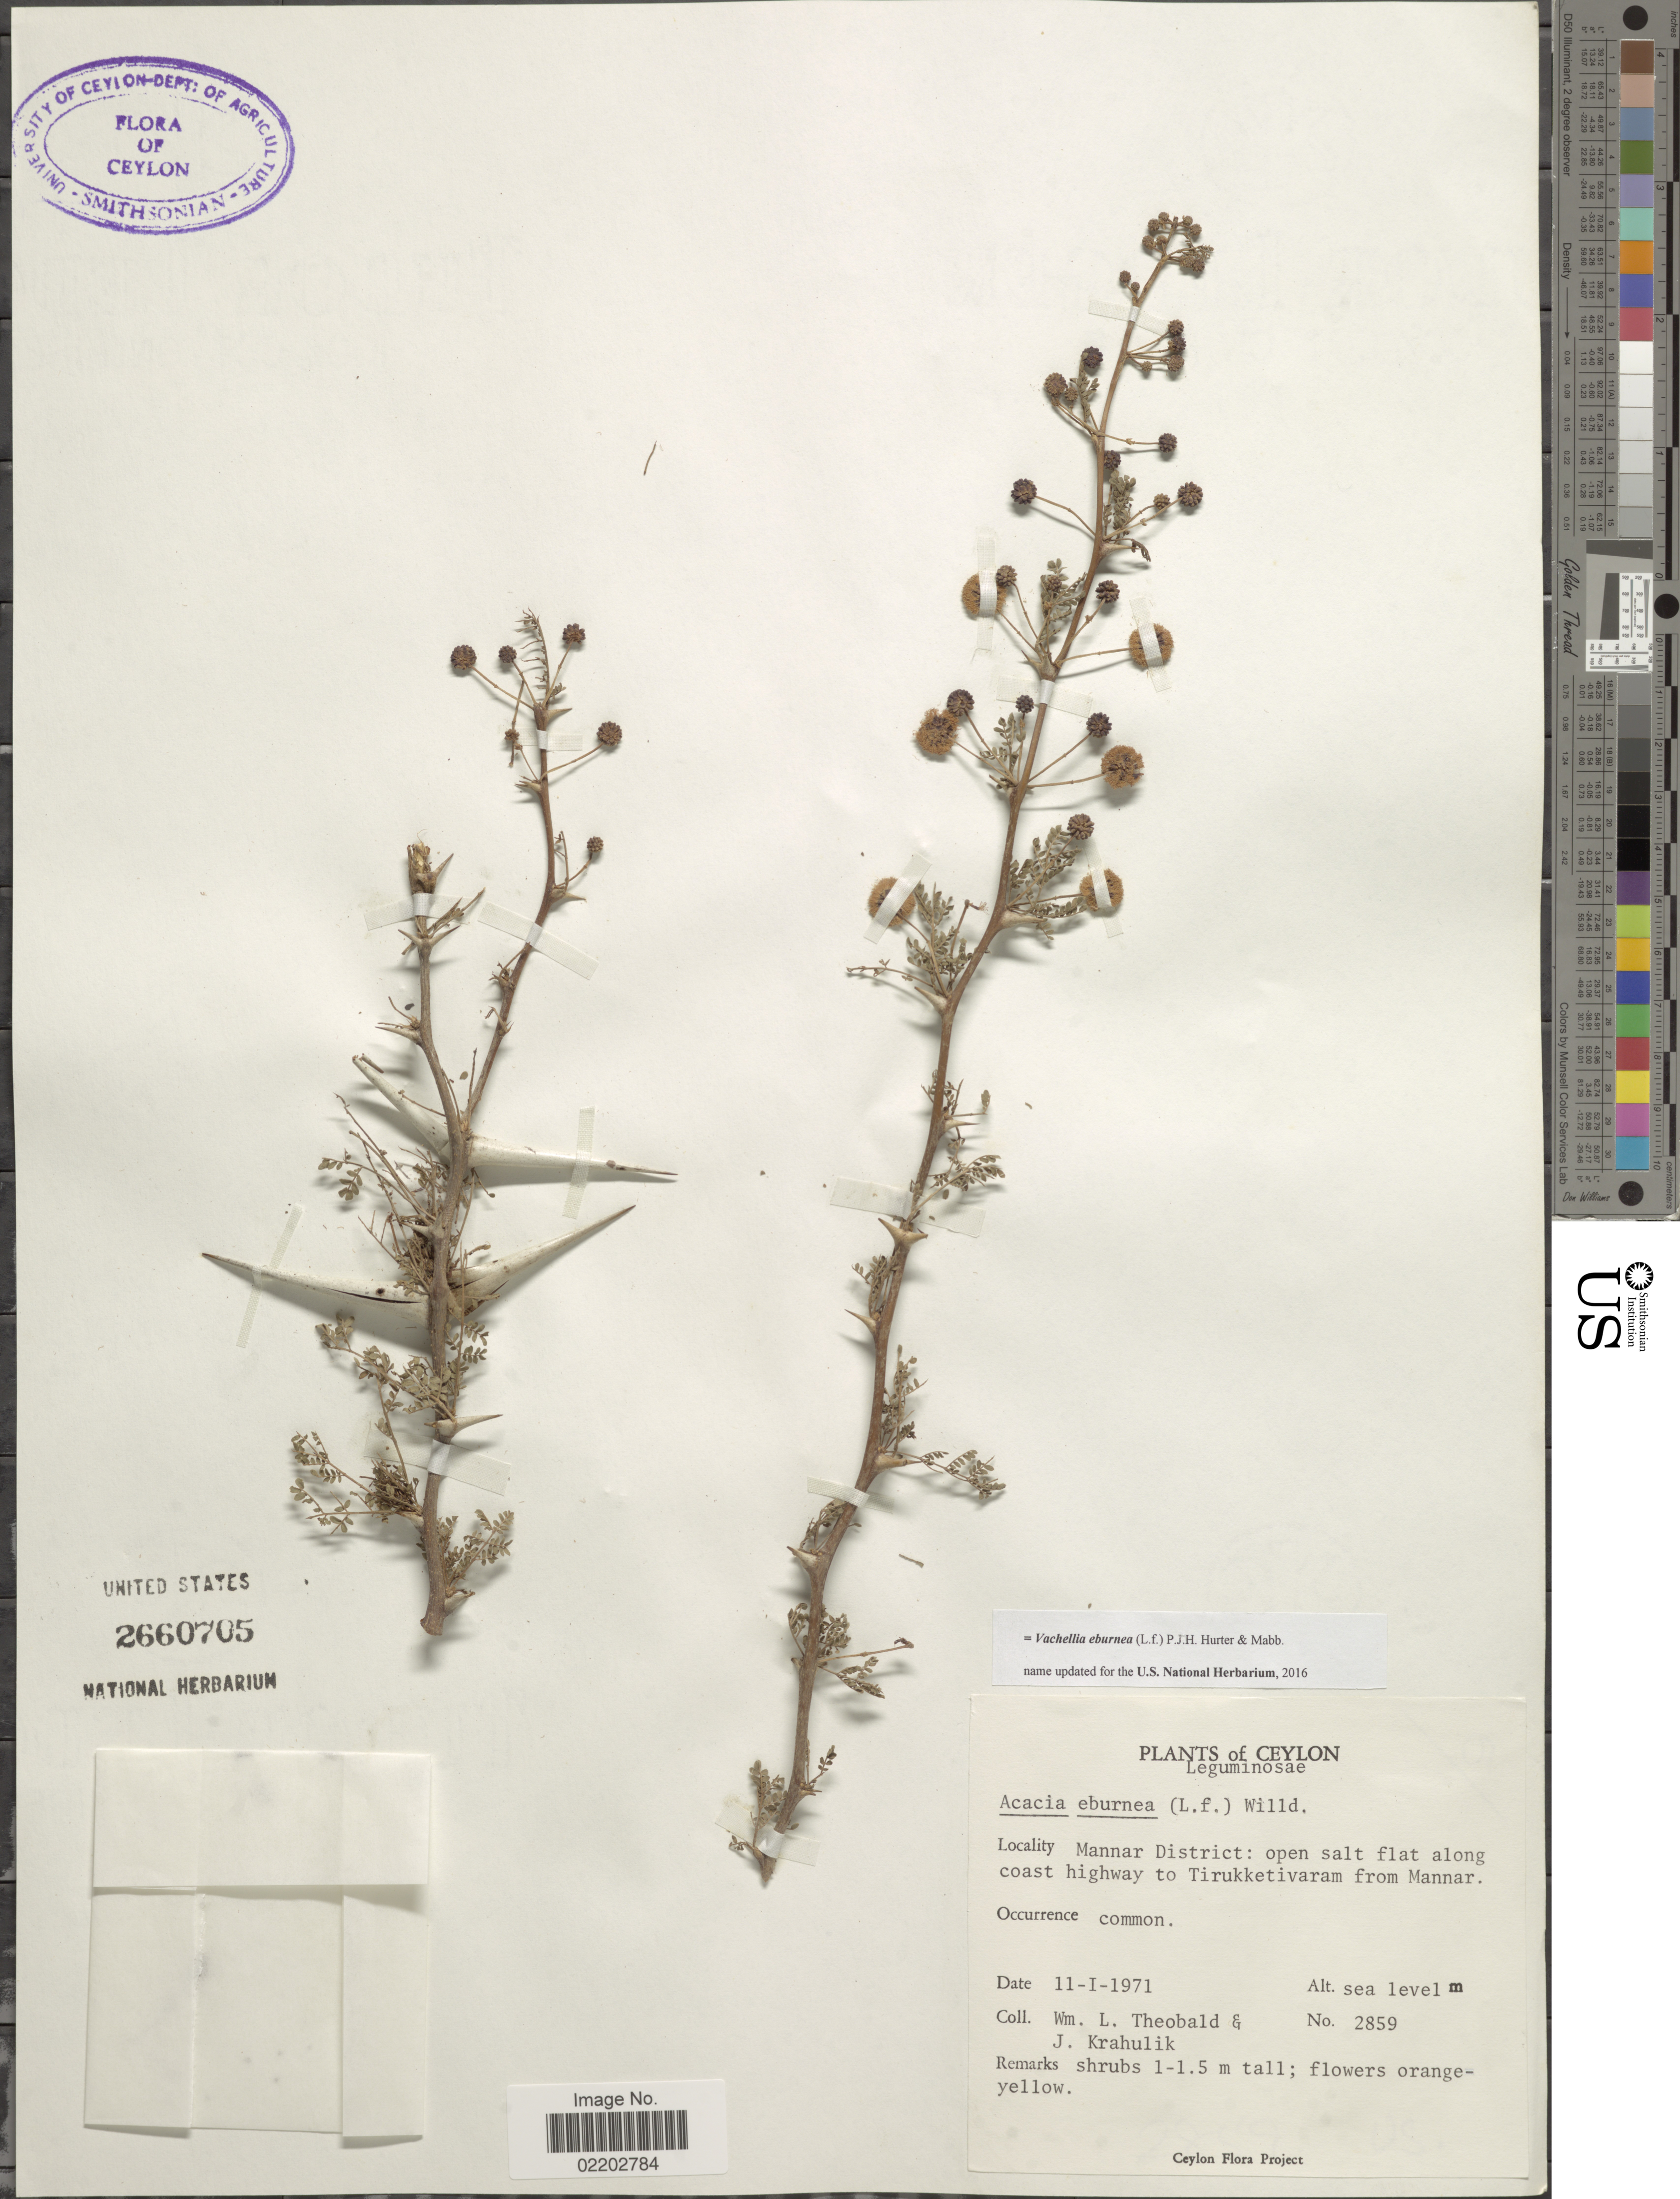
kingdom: Plantae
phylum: Tracheophyta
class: Magnoliopsida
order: Fabales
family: Fabaceae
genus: Vachellia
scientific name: Vachellia eburnea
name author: (L. f.) P.J.H. Hurter & Mabb.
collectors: W. L. Theobald & J. Krahulik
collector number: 2859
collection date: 1971-01-11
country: Sri Lanka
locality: Ceylon, Mannar District: open salt flat along coast highway to Tirukketivaram from Mannar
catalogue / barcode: US 2660705